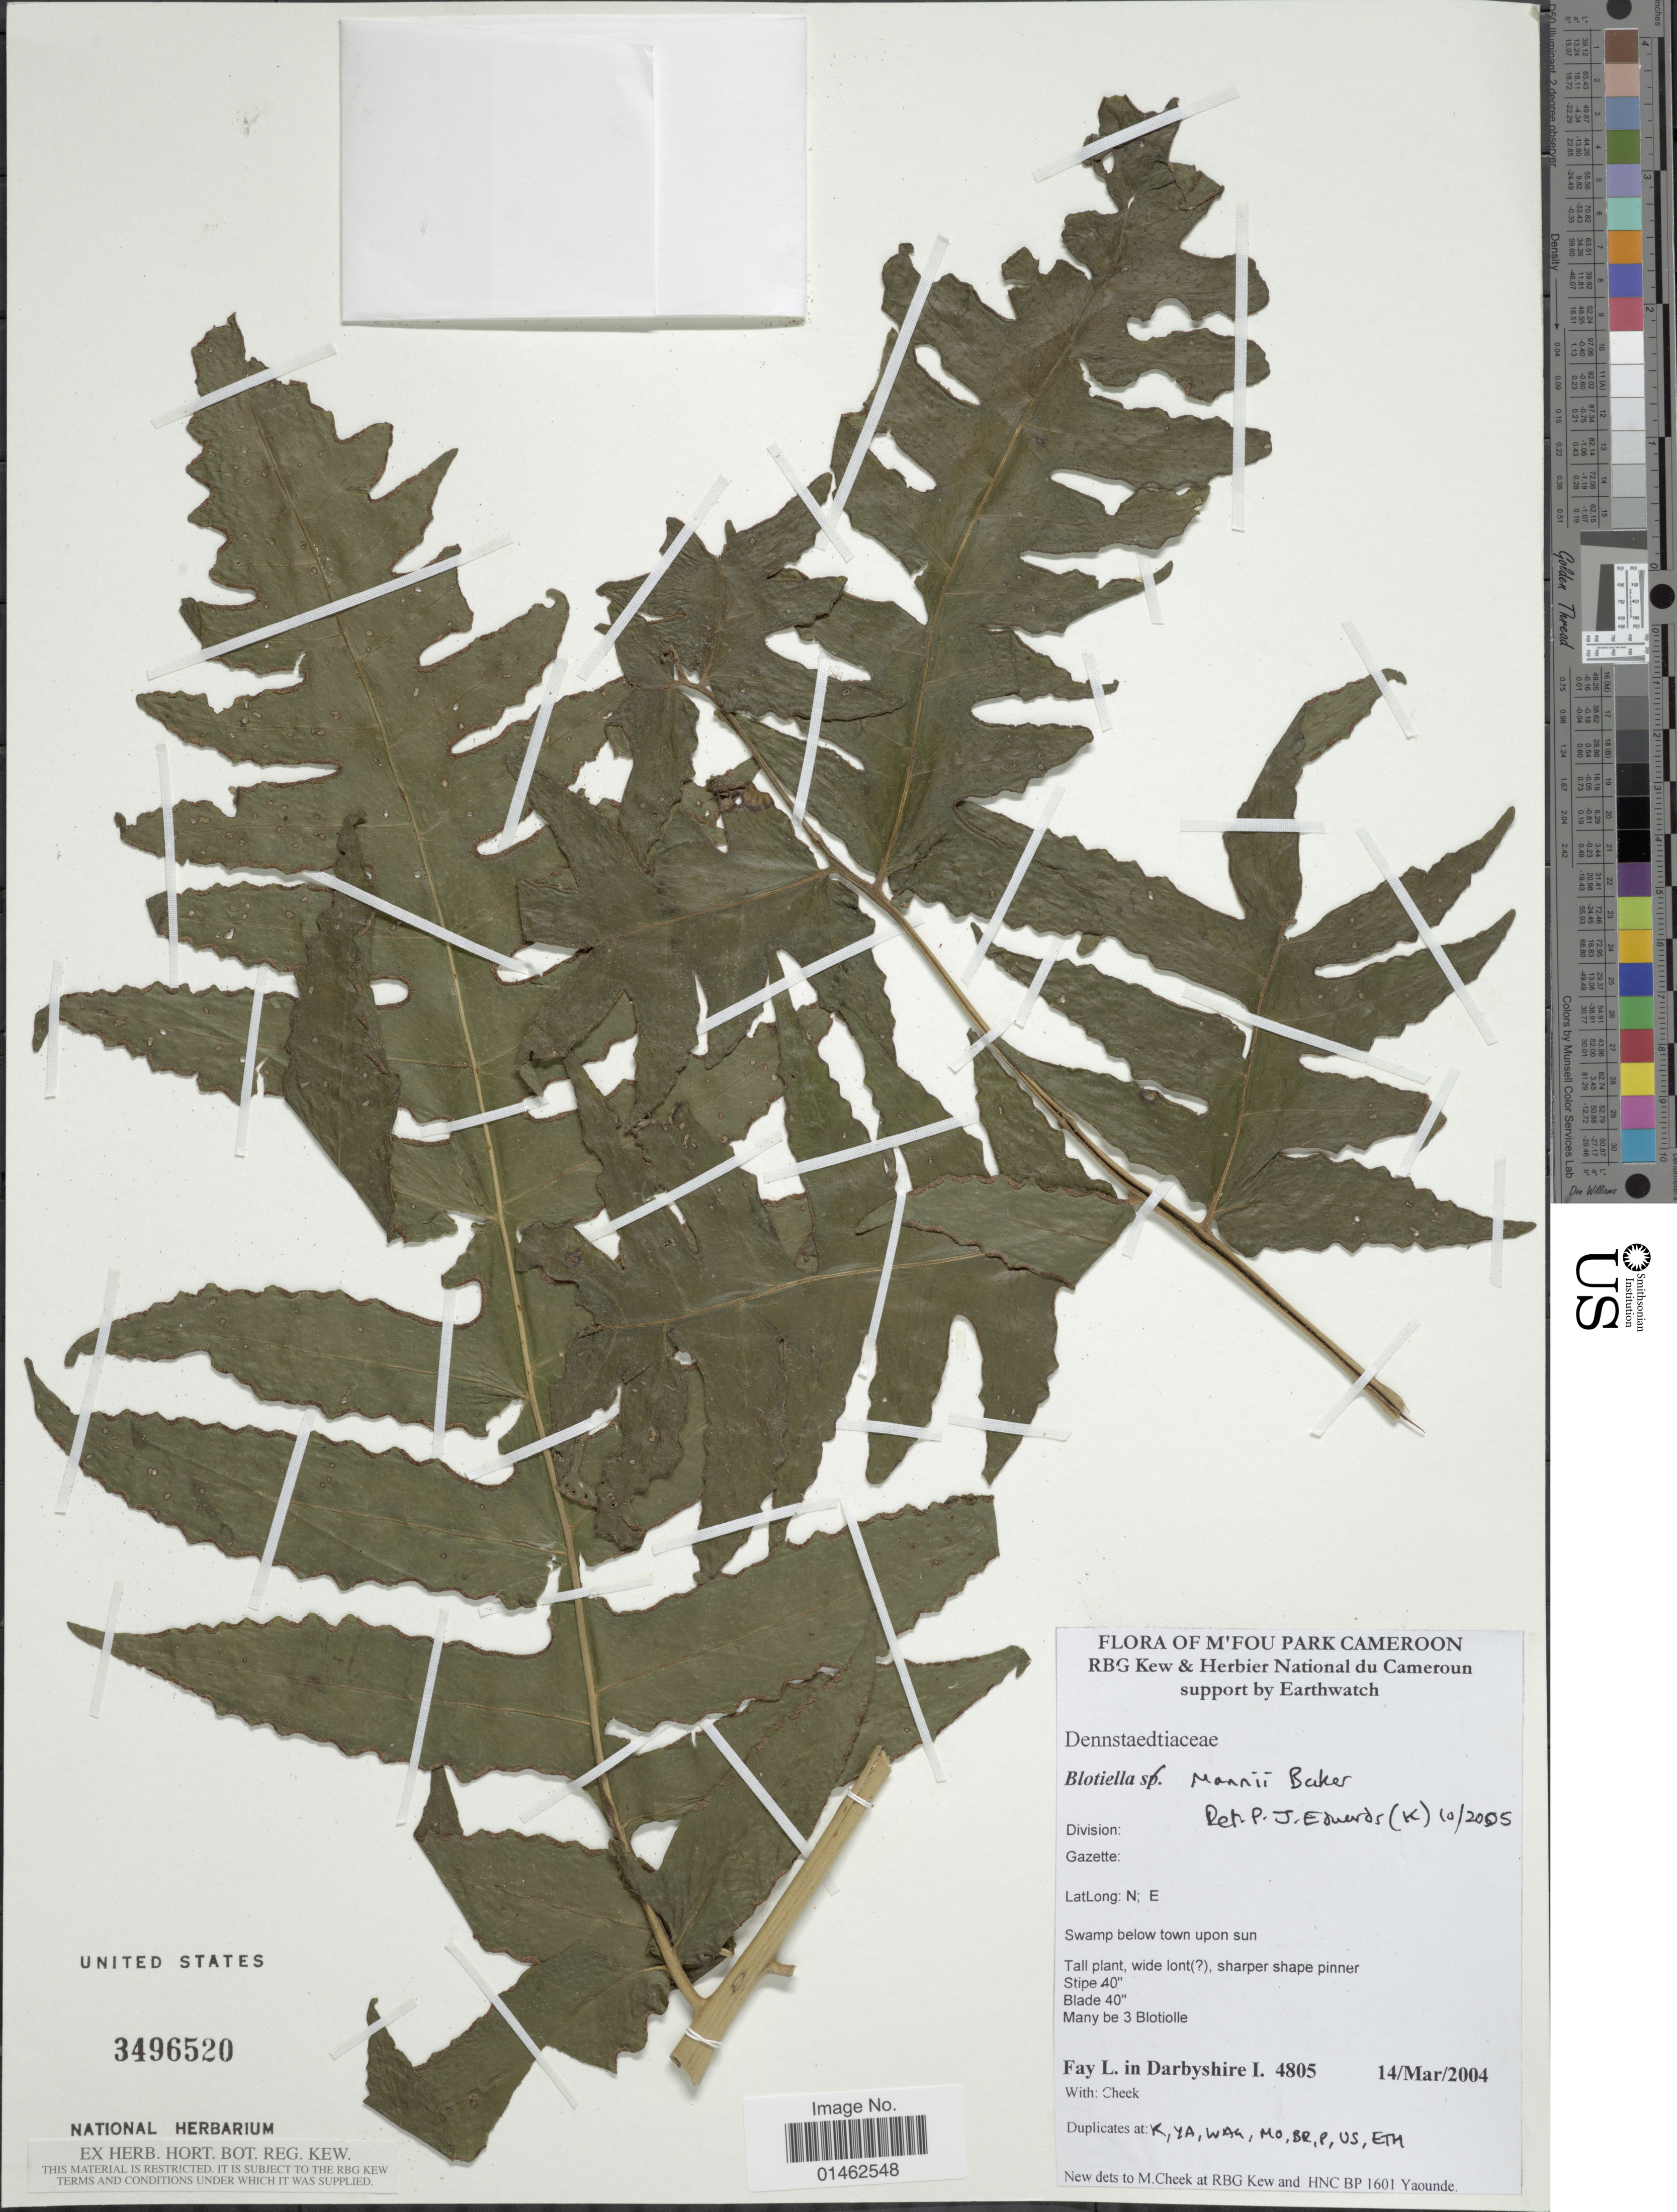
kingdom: Plantae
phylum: Tracheophyta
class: Polypodiopsida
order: Polypodiales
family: Dennstaedtiaceae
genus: Blotiella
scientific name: Blotiella mannii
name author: (Baker) Pic. Serm.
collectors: L. Fay, I. Darbyshire & -. Cheek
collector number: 4805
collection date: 2004-03-14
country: Cameroon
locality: M'Fou Park, Gazette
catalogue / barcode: US 3496520